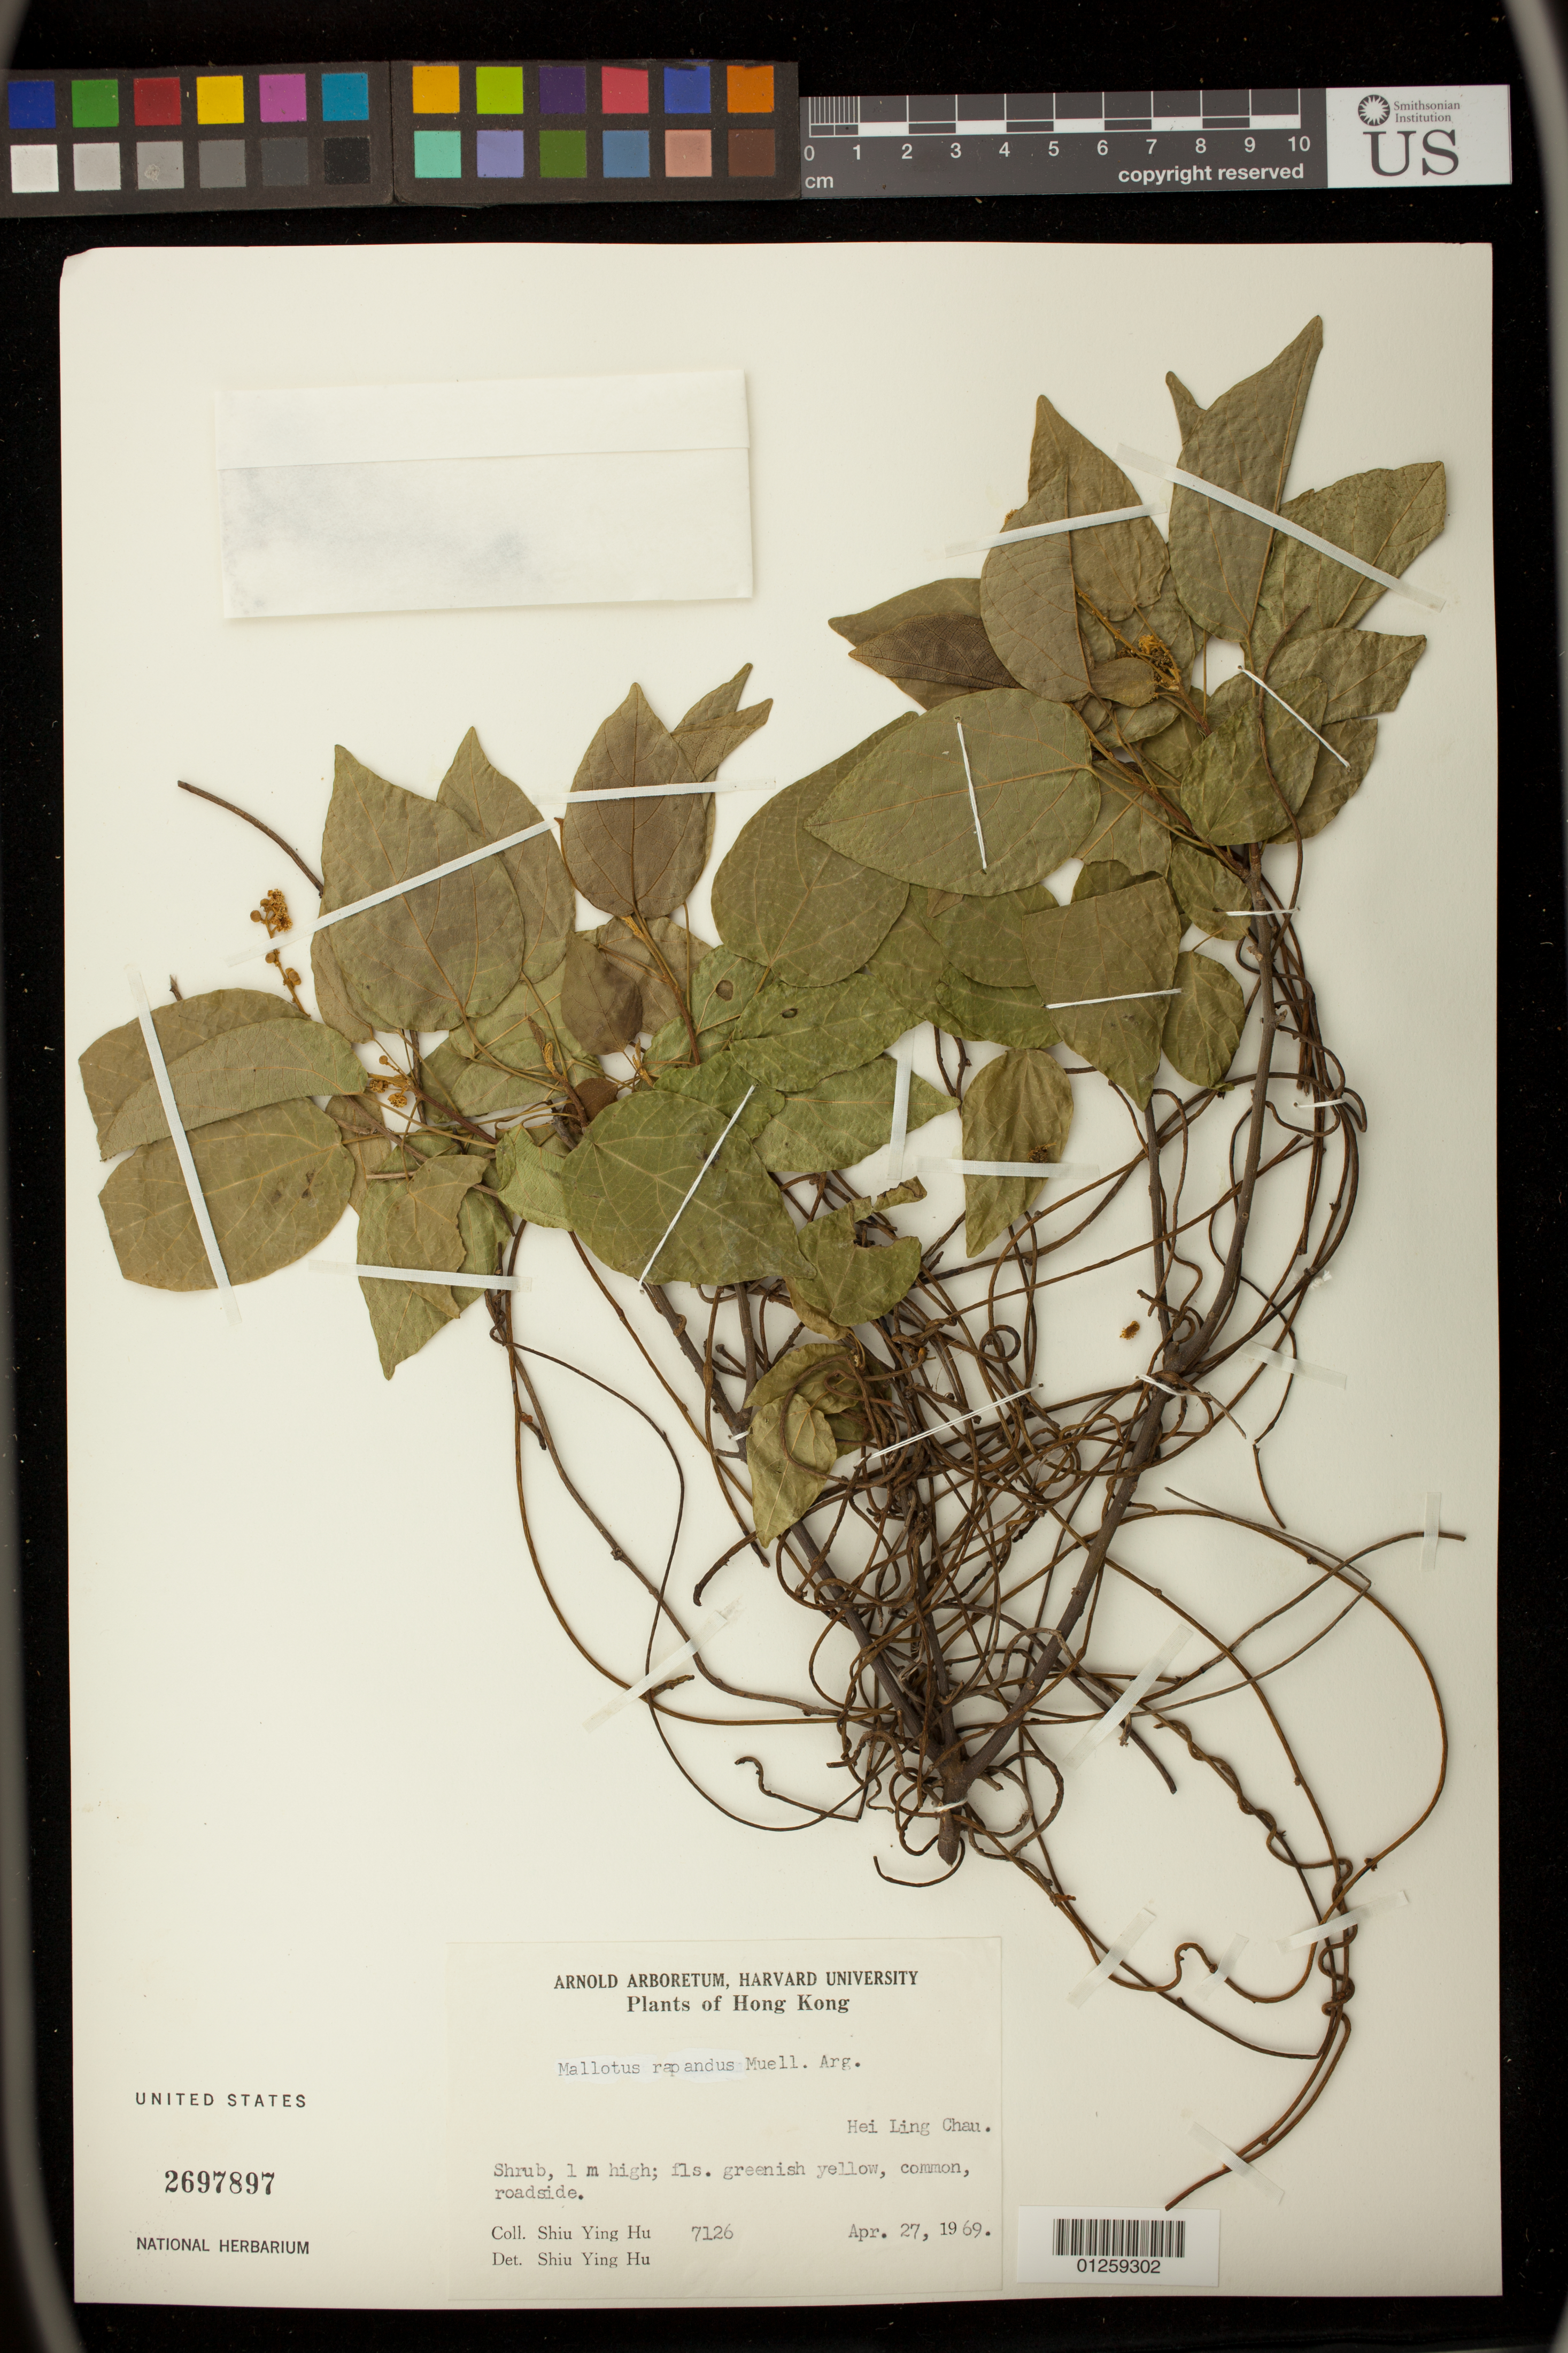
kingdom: Plantae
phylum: Tracheophyta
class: Magnoliopsida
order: Malpighiales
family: Euphorbiaceae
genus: Mallotus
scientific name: Mallotus repandus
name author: (Rottler) Müll. Arg.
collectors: S. Y. Hu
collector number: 7126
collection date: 1969-04-27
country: China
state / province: Hong Kong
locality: Hei Ling Chau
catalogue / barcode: US 2697897